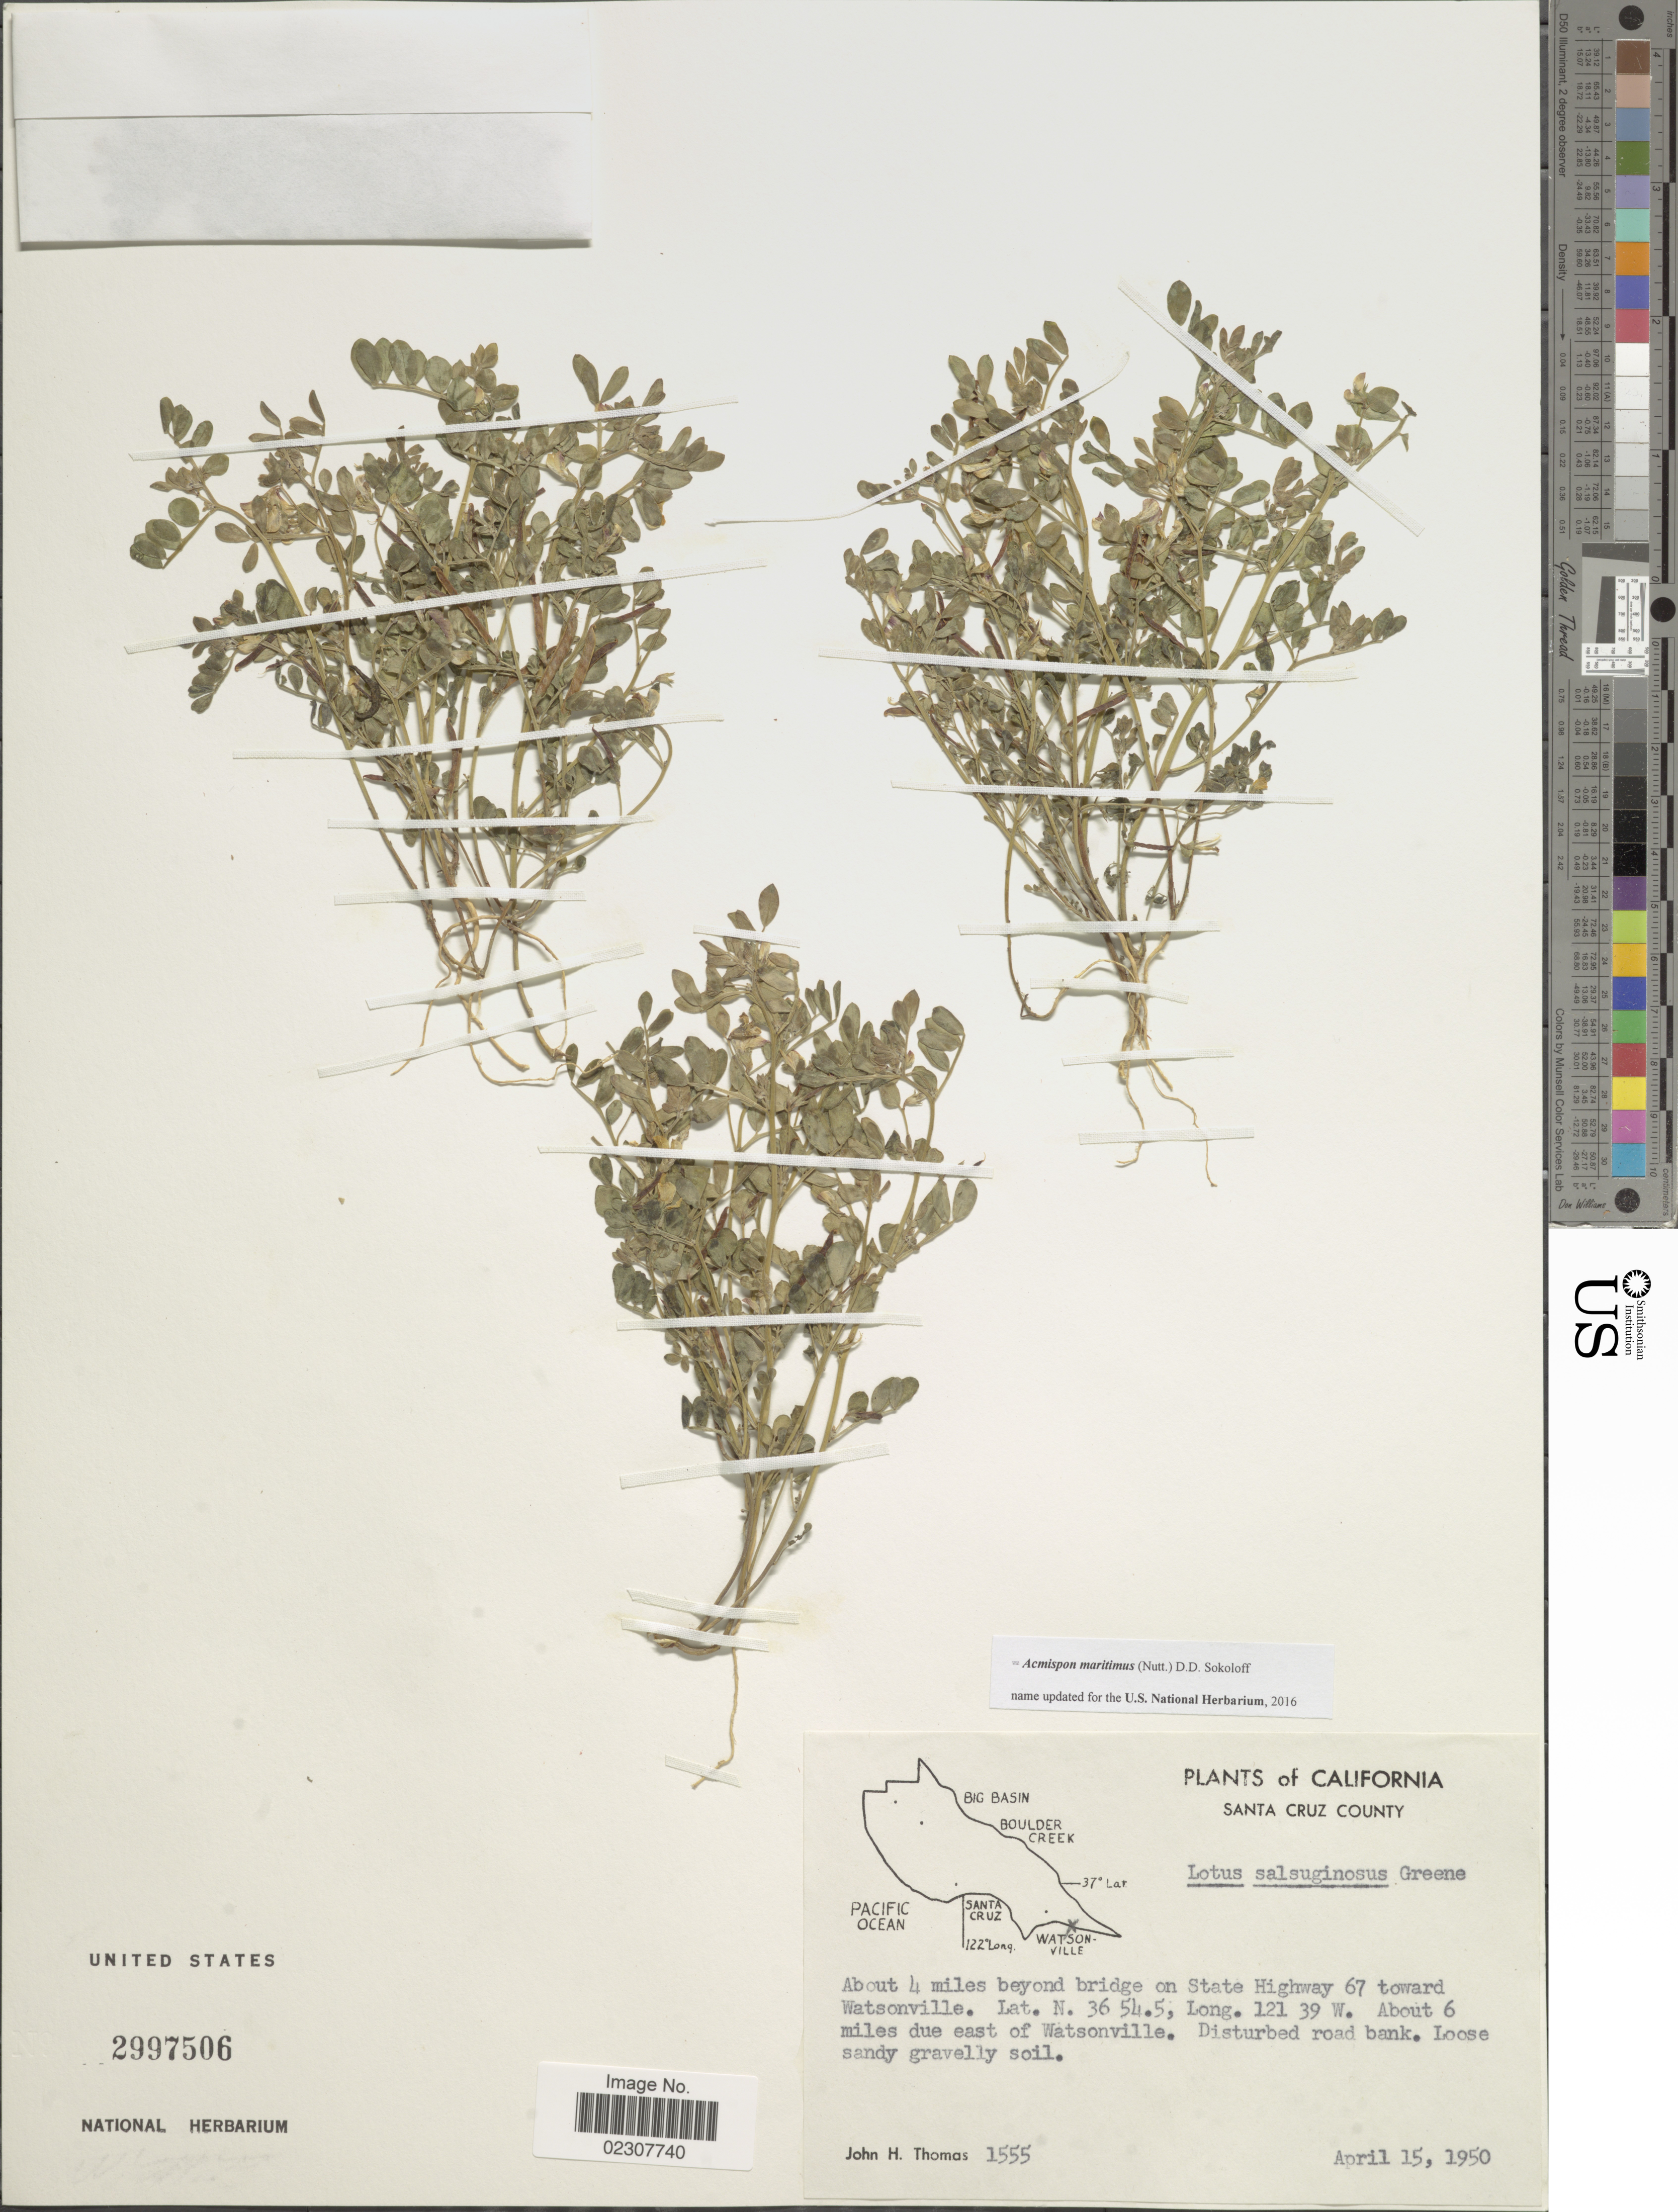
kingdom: Plantae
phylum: Tracheophyta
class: Magnoliopsida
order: Fabales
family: Fabaceae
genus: Acmispon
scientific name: Acmispon maritimus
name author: (Nutt.) D.D. Sokoloff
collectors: J. H. Thomas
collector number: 1555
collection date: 1950-04-15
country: United States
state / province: California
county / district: Santa Cruz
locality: Santa Cruz County, about 4 miles beyond bridge on Satte Highway 67 toward Watsonville, about 6 miles due east of Watsonville, disturbed road.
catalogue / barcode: US 2997506